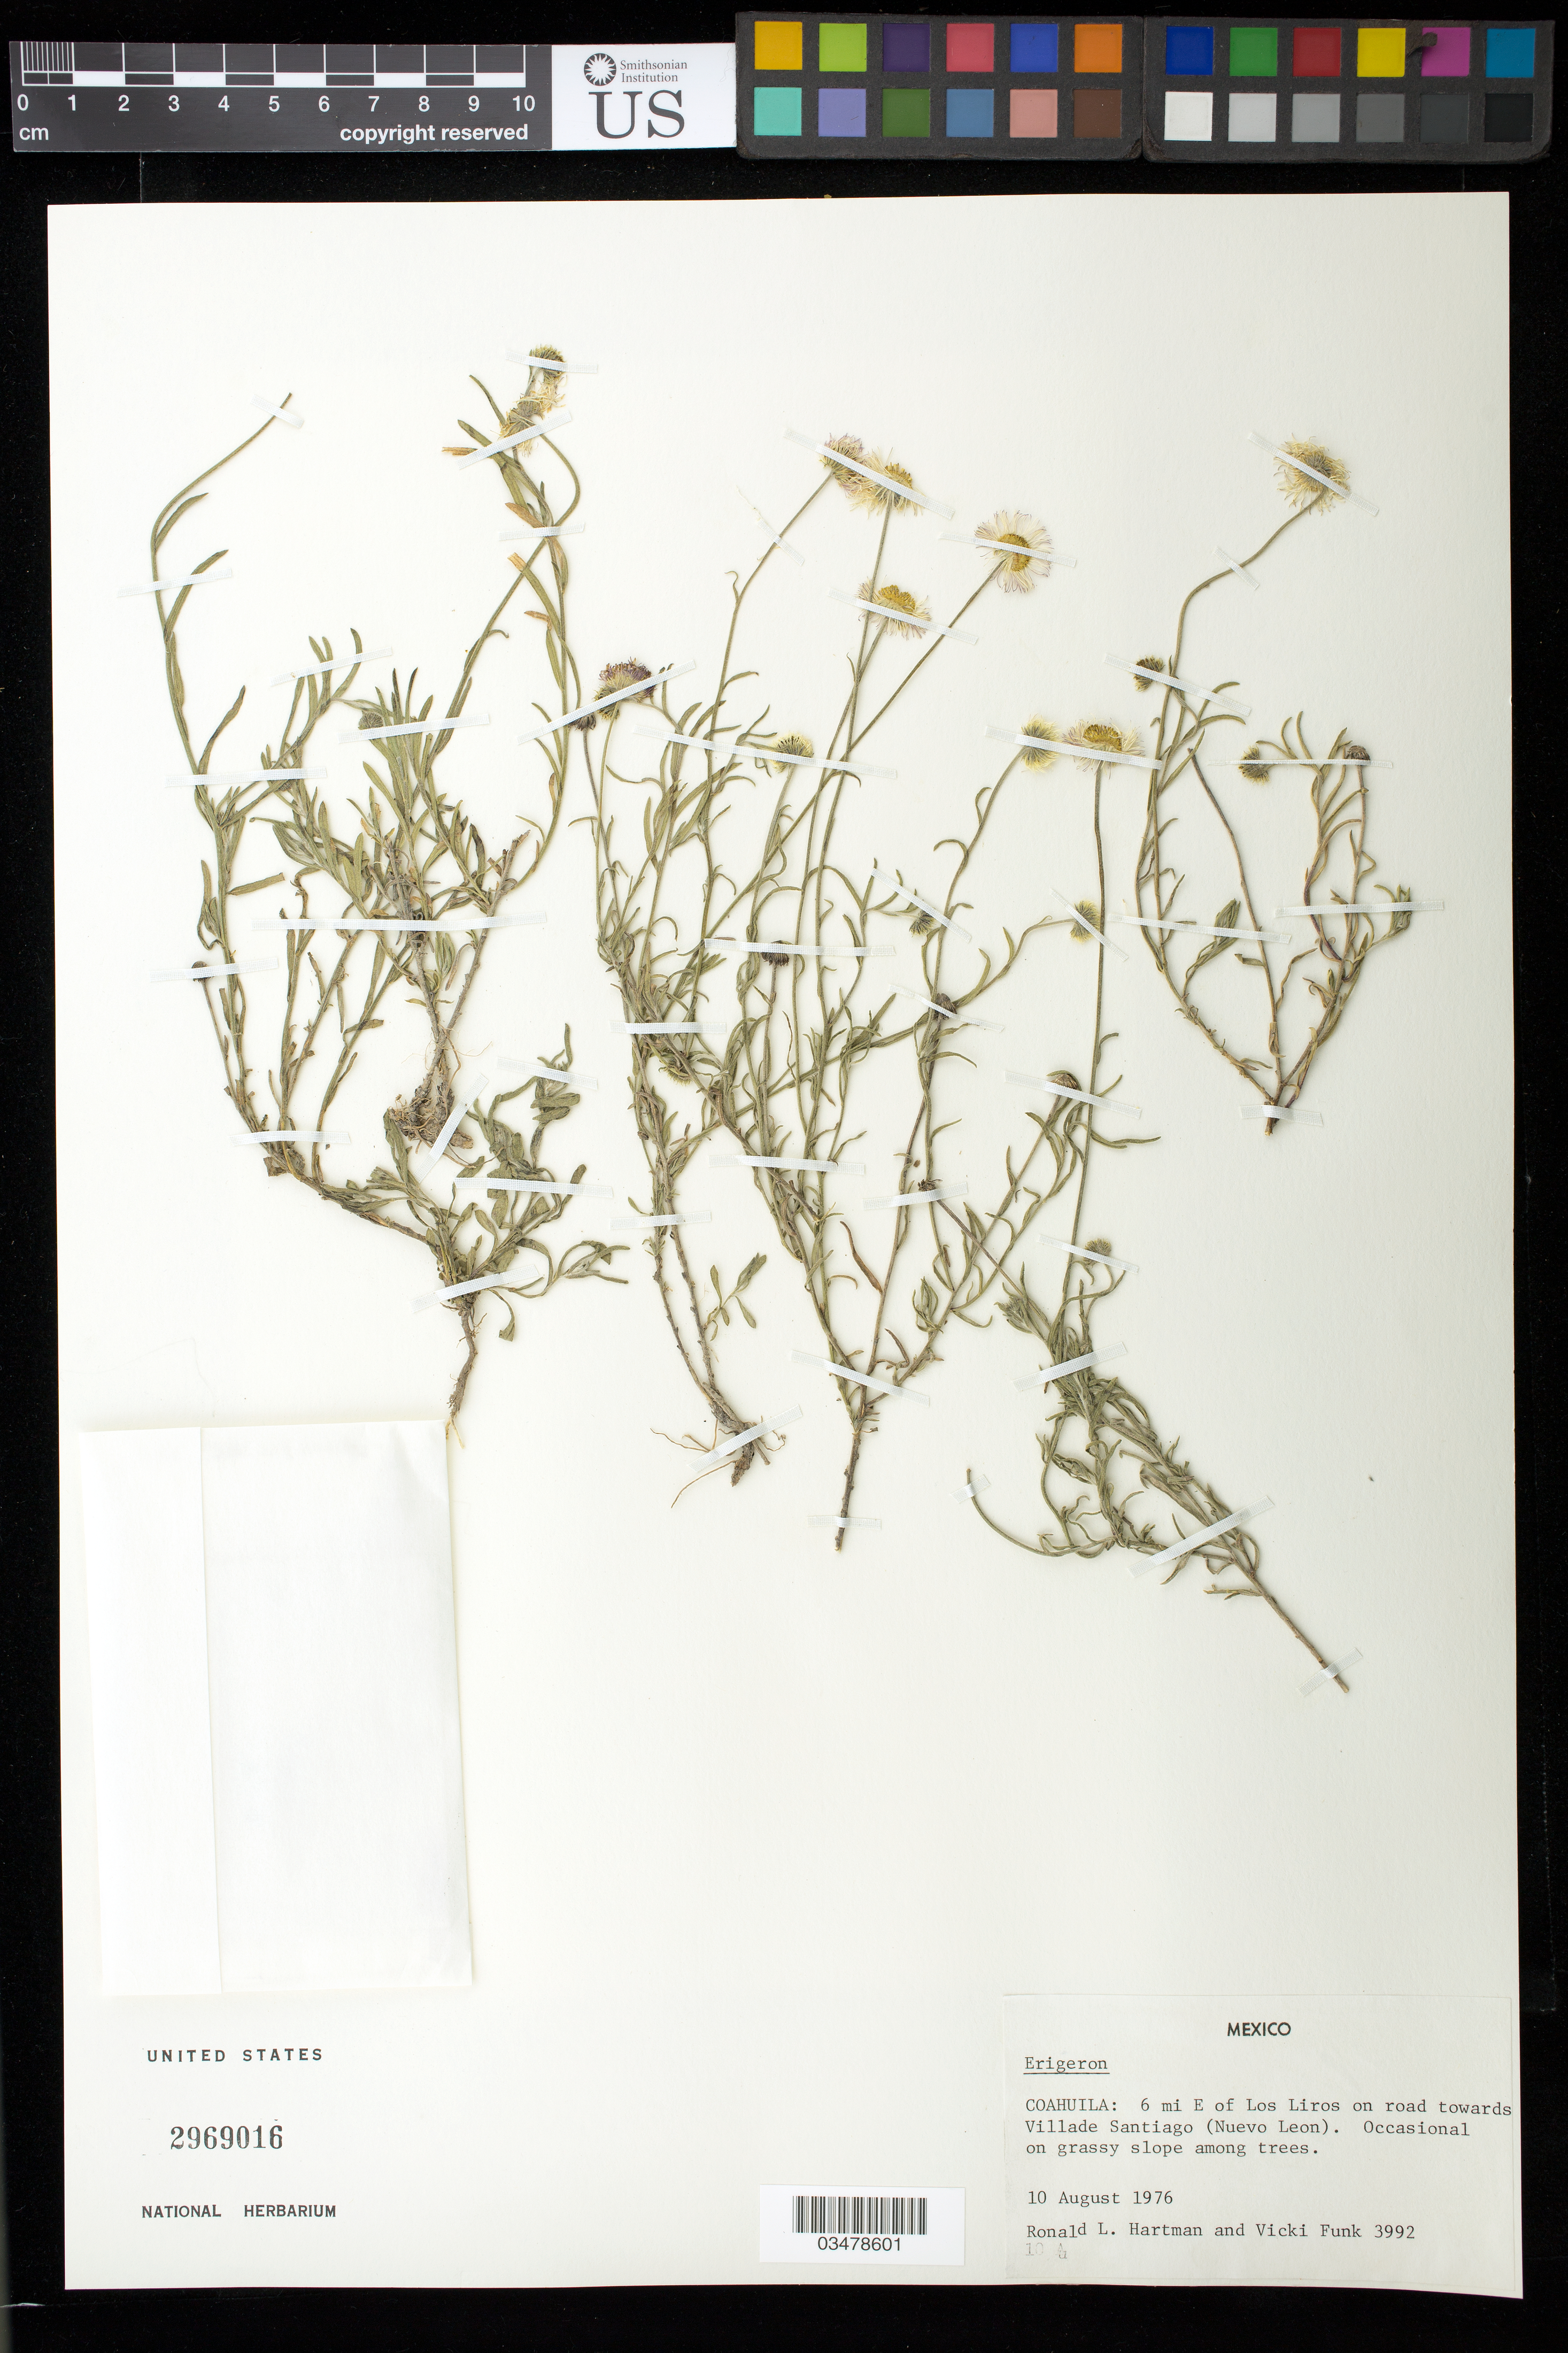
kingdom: Plantae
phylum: Tracheophyta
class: Magnoliopsida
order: Asterales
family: Asteraceae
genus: Erigeron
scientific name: Erigeron sp.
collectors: R. L. Hartman & V. Funk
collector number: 3992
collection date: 1976-08-10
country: Mexico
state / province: Coahuila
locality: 6 mi E of Los Liros on road towards Villade Santiago (Nuevo Leon).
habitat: On grassy slope amoung trees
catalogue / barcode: US 2969016